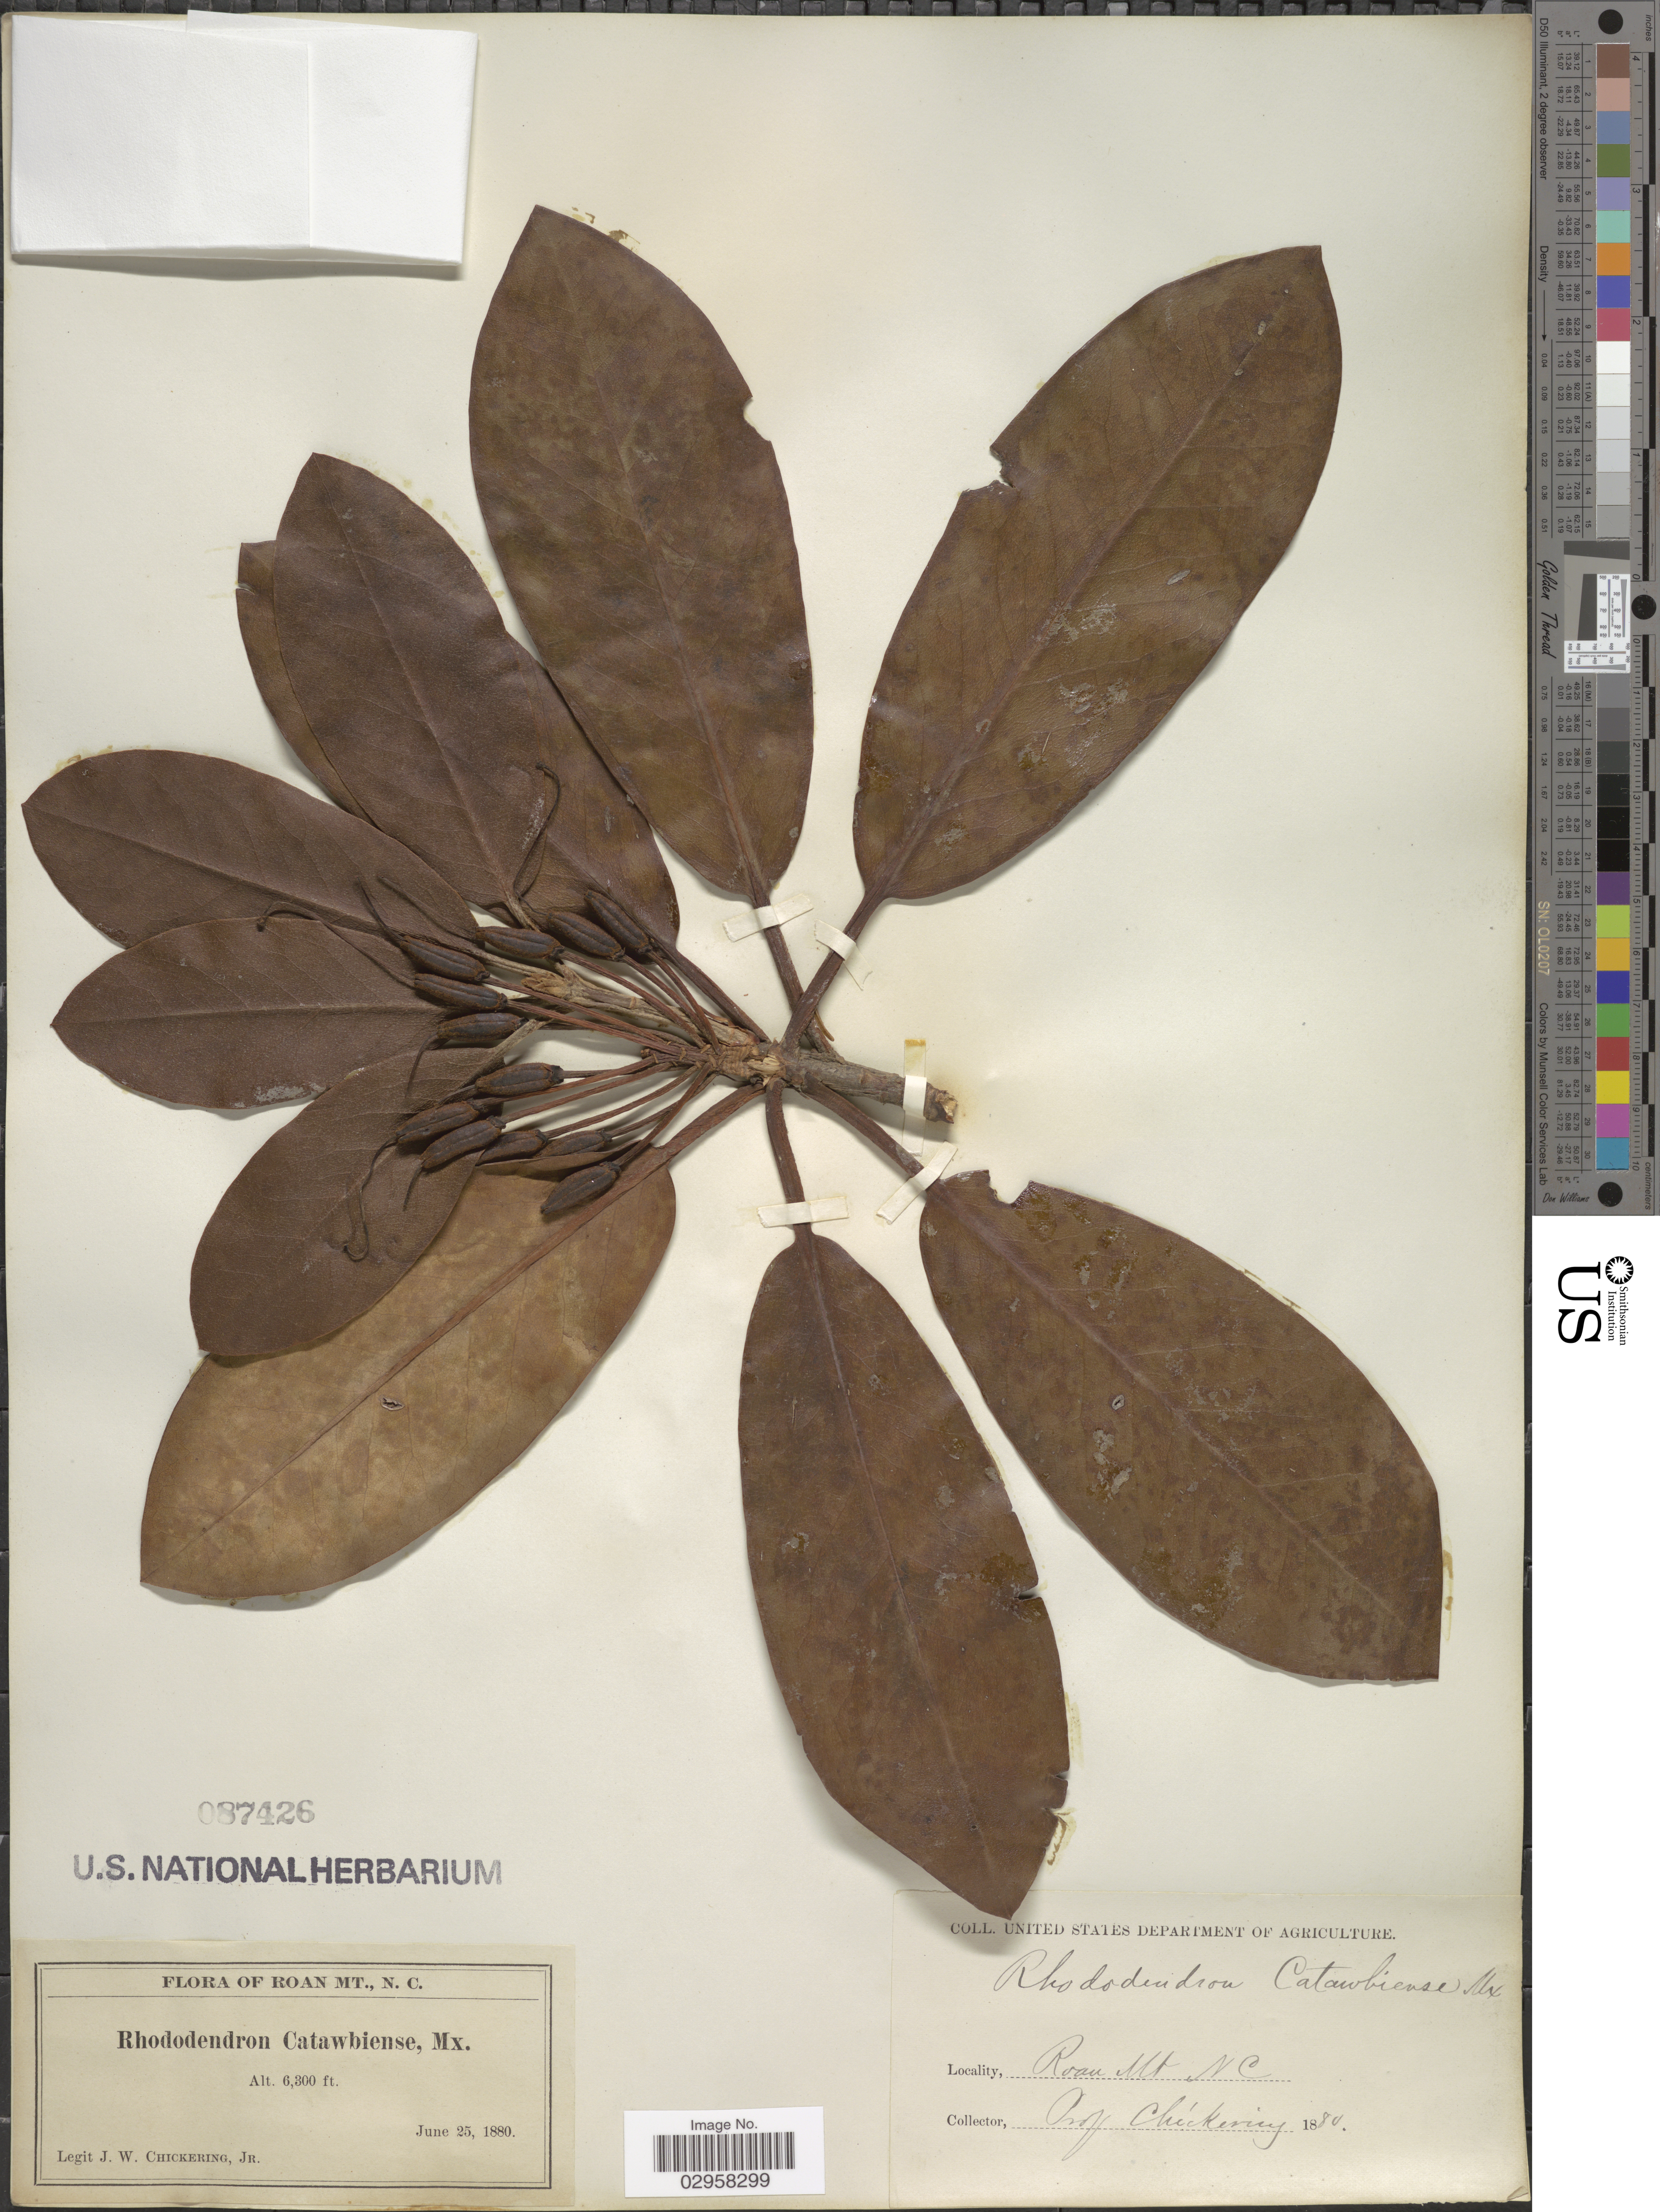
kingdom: Plantae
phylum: Tracheophyta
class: Magnoliopsida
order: Ericales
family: Ericaceae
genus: Rhododendron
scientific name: Rhododendron catawbiense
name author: Michx.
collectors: J. W. Chickering Jr.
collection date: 1880-06-25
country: United States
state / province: North Carolina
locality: Roan Mt. N. C.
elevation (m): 1920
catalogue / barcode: US 87426